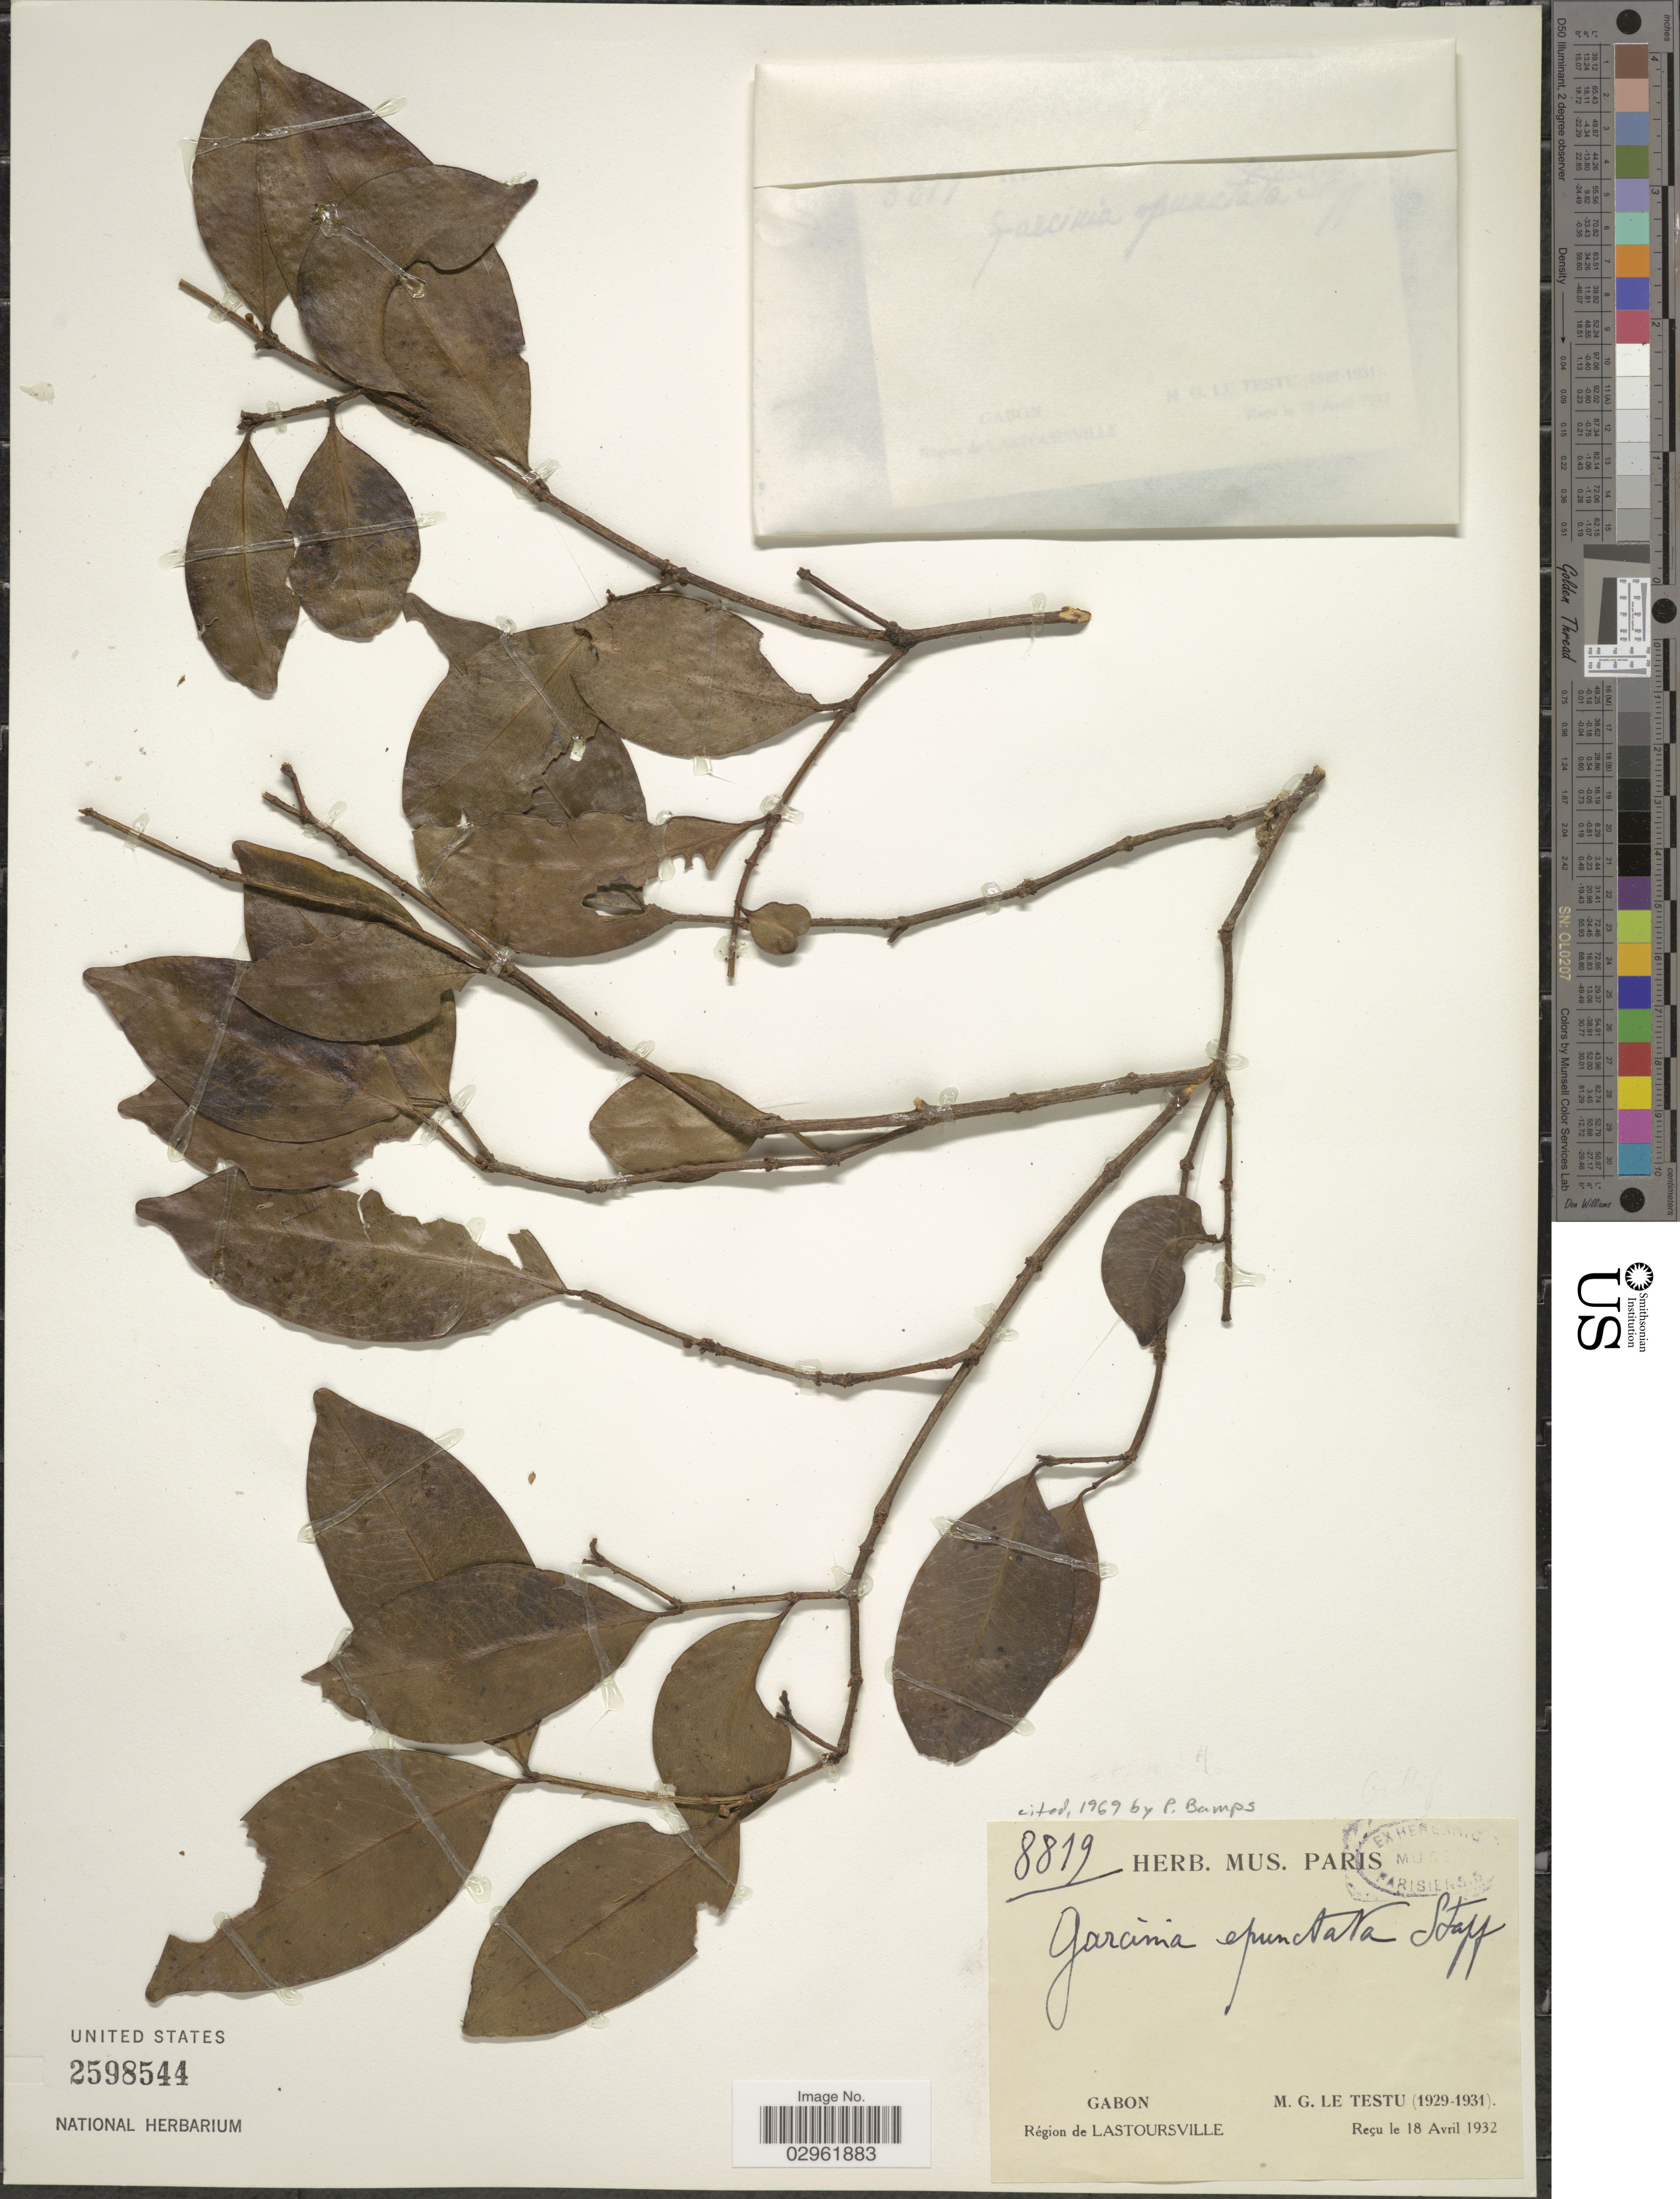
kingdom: Plantae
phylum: Tracheophyta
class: Magnoliopsida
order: Malpighiales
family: Clusiaceae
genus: Garcinia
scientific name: Garcinia epunctata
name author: Stapf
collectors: G. Le Testu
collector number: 8819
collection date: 1929/1931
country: Gabon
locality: Région de Lastoursville.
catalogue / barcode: US 2598544